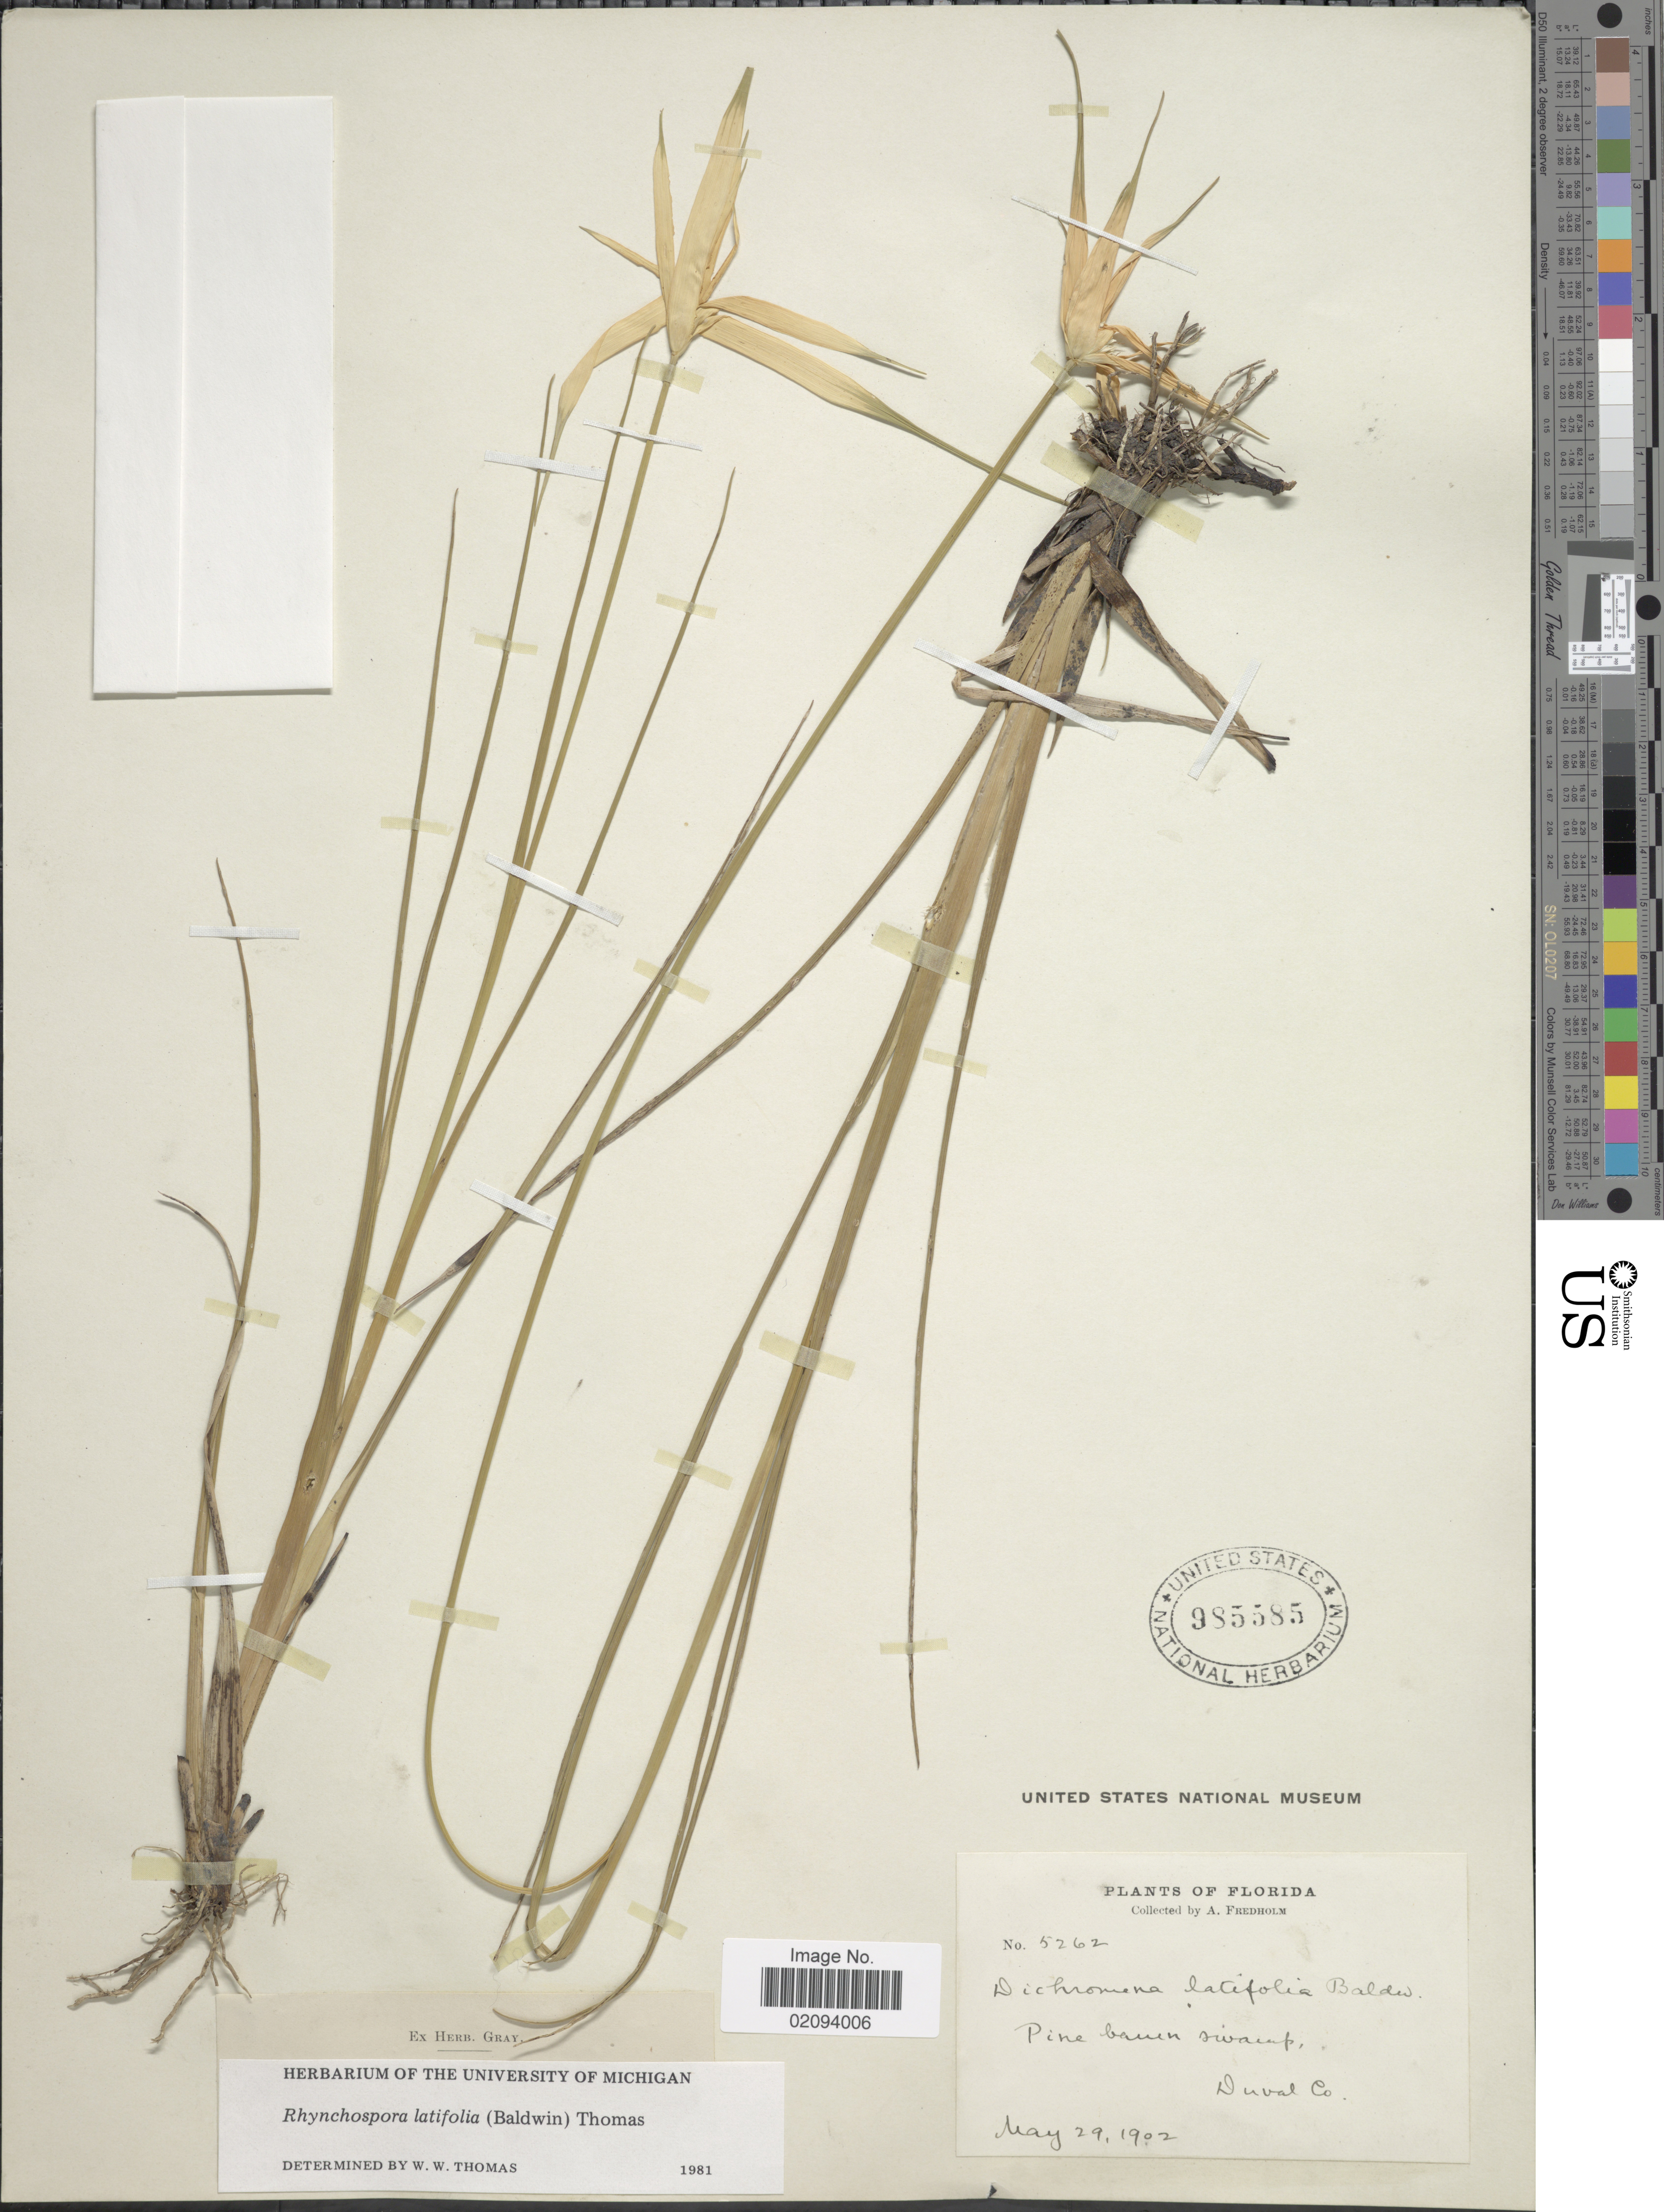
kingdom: Plantae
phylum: Tracheophyta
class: Liliopsida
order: Poales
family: Cyperaceae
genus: Rhynchospora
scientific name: Rhynchospora latifolia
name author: (Baldwin ex Elliott) W.W. Thomas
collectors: A. Fredholm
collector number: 5262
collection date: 1902-05-29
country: United States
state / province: Florida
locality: Pine barren swamp, Duval Co.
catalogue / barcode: US 985585